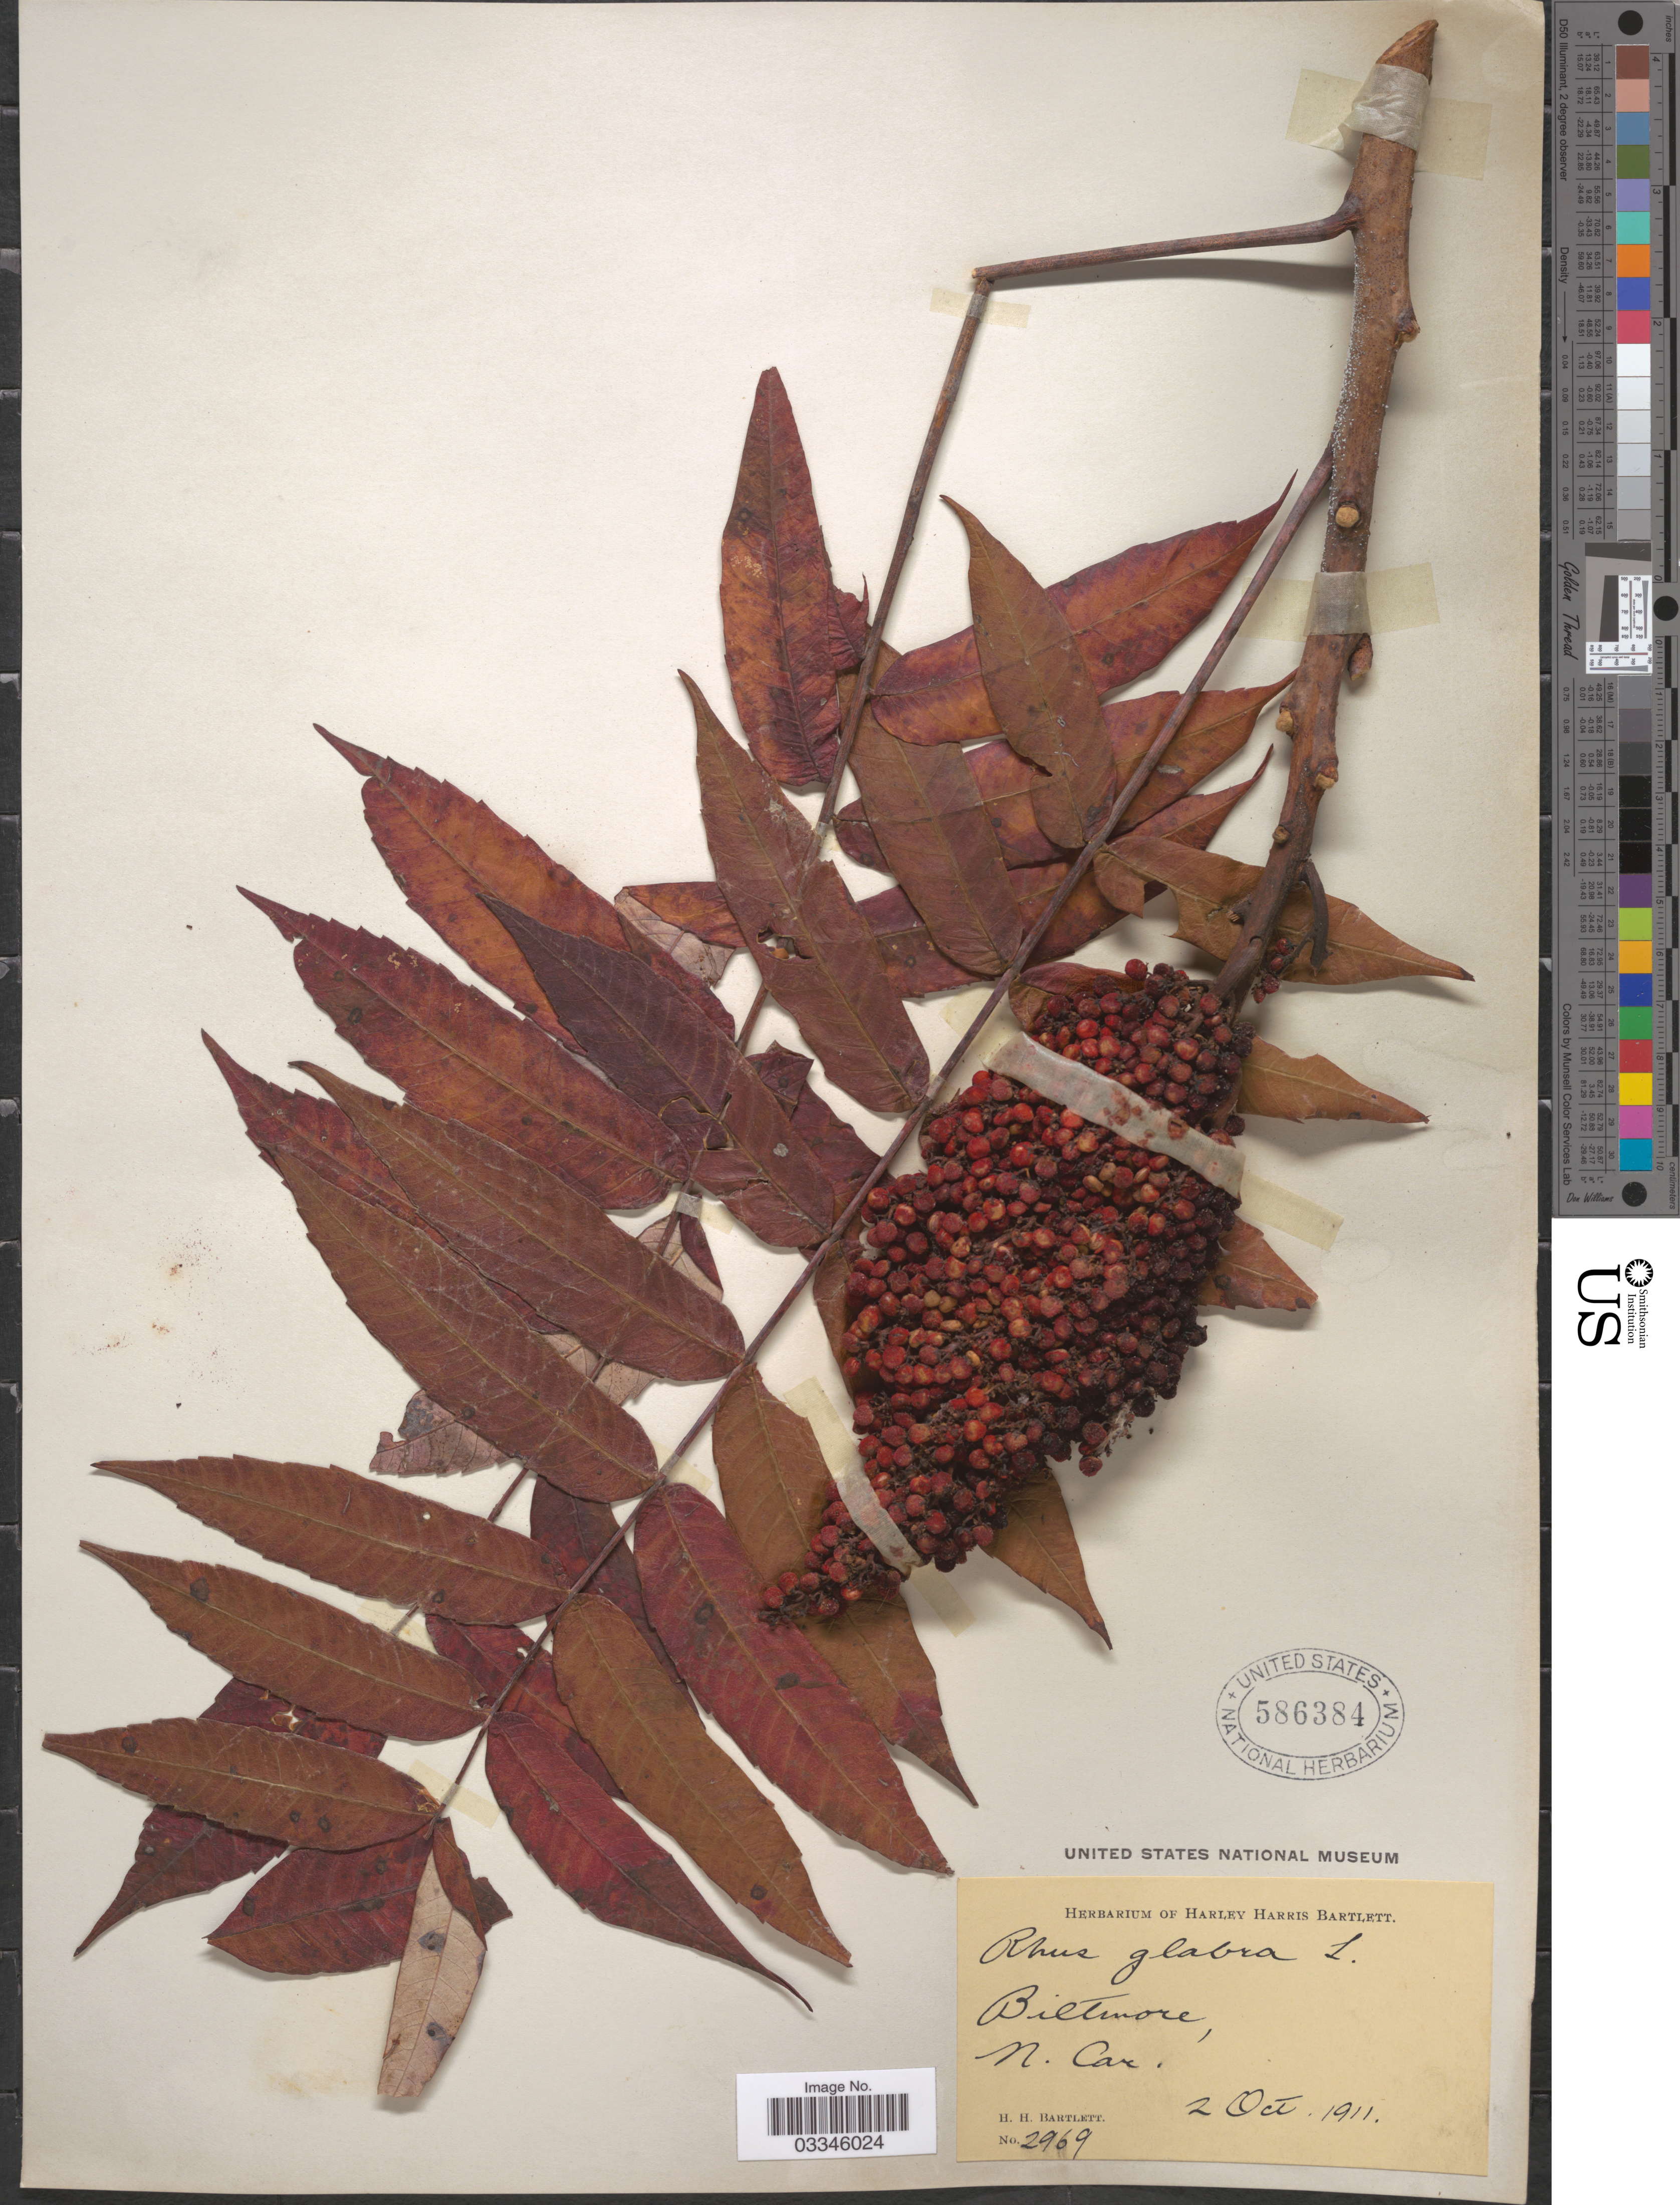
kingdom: Plantae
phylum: Tracheophyta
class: Magnoliopsida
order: Sapindales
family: Anacardiaceae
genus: Rhus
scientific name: Rhus glabra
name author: L.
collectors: H. H. Bartlett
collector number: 2969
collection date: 1911-10-02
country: United States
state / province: North Carolina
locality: Biltmore.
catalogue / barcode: US 586384